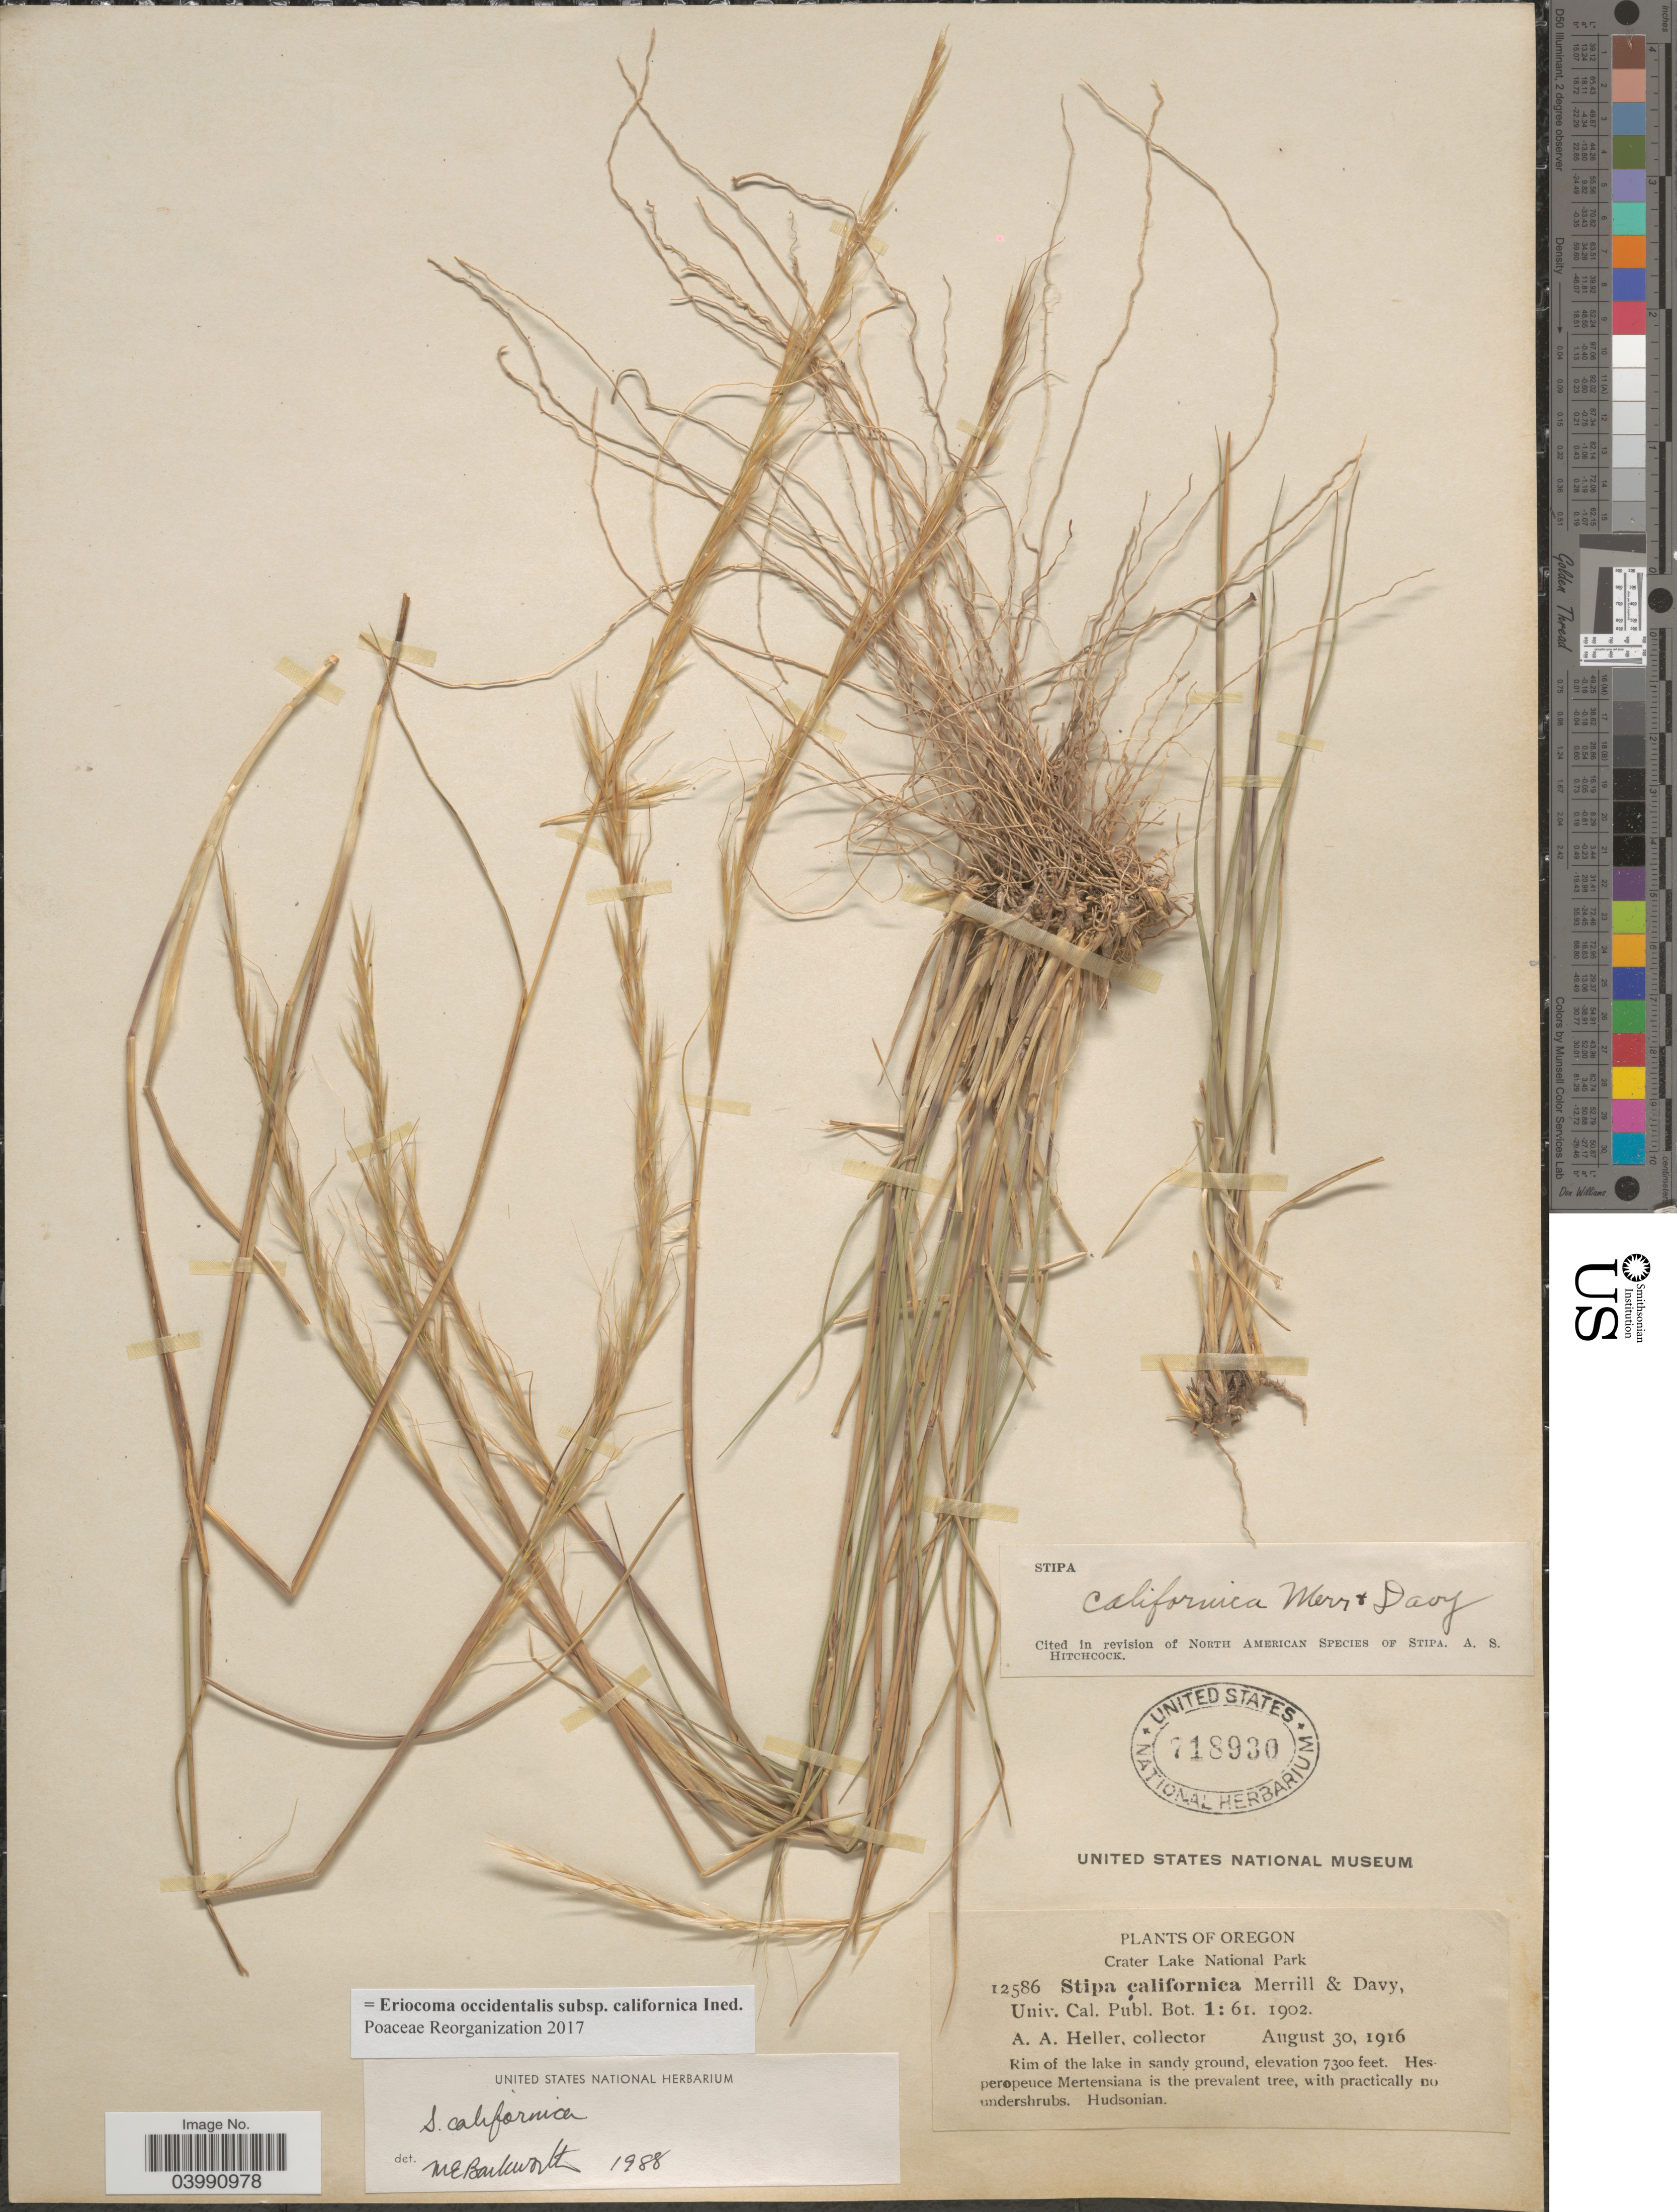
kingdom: Plantae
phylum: Tracheophyta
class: Liliopsida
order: Poales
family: Poaceae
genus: Eriocoma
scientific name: Eriocoma occidentalis subsp. californica ined.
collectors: A. A. Heller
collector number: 12586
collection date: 1916-08-30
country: United States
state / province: Oregon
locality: Crater Lake National Park. Rim of the lake in sandy ground, Hudsonian.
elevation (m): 2225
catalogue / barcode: US 718930